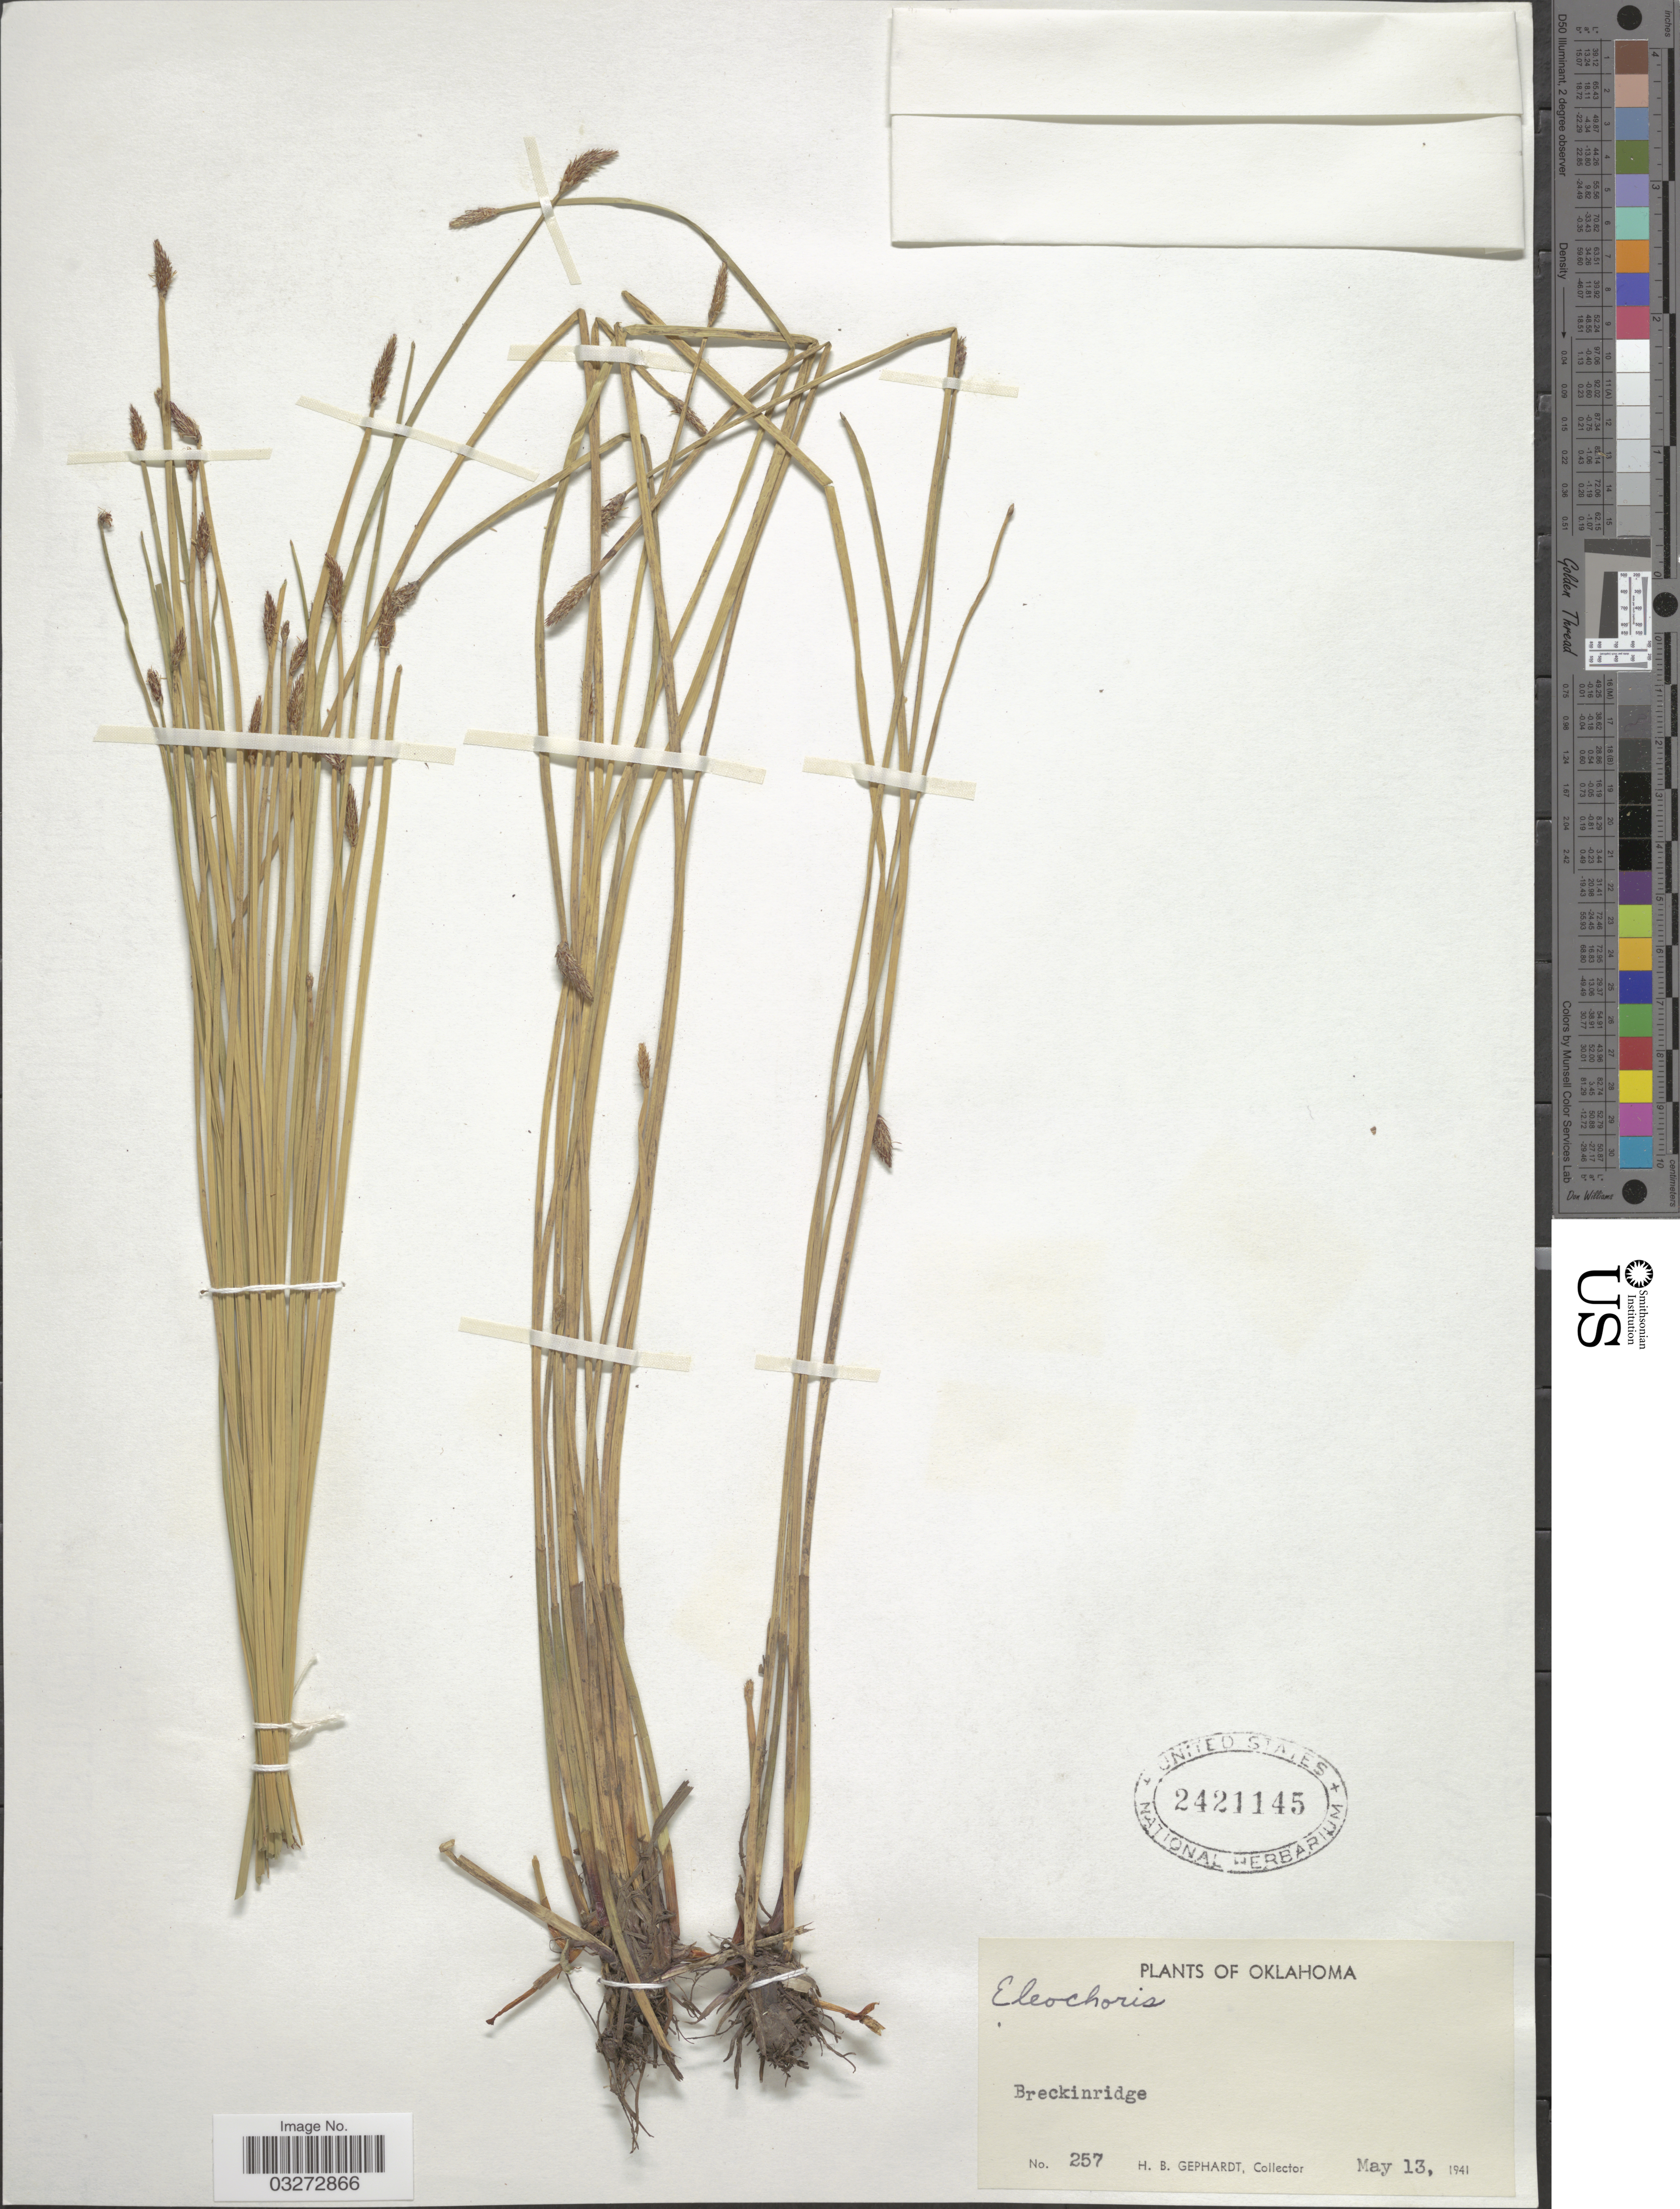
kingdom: Plantae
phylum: Tracheophyta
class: Liliopsida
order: Poales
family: Cyperaceae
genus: Eleocharis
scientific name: Eleocharis occulta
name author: S.G. Sm.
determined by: Ward, Scott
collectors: H. Gephardt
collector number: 257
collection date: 1941-05-13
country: United States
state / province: Oklahoma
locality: Breckinridge.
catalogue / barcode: US 2421145